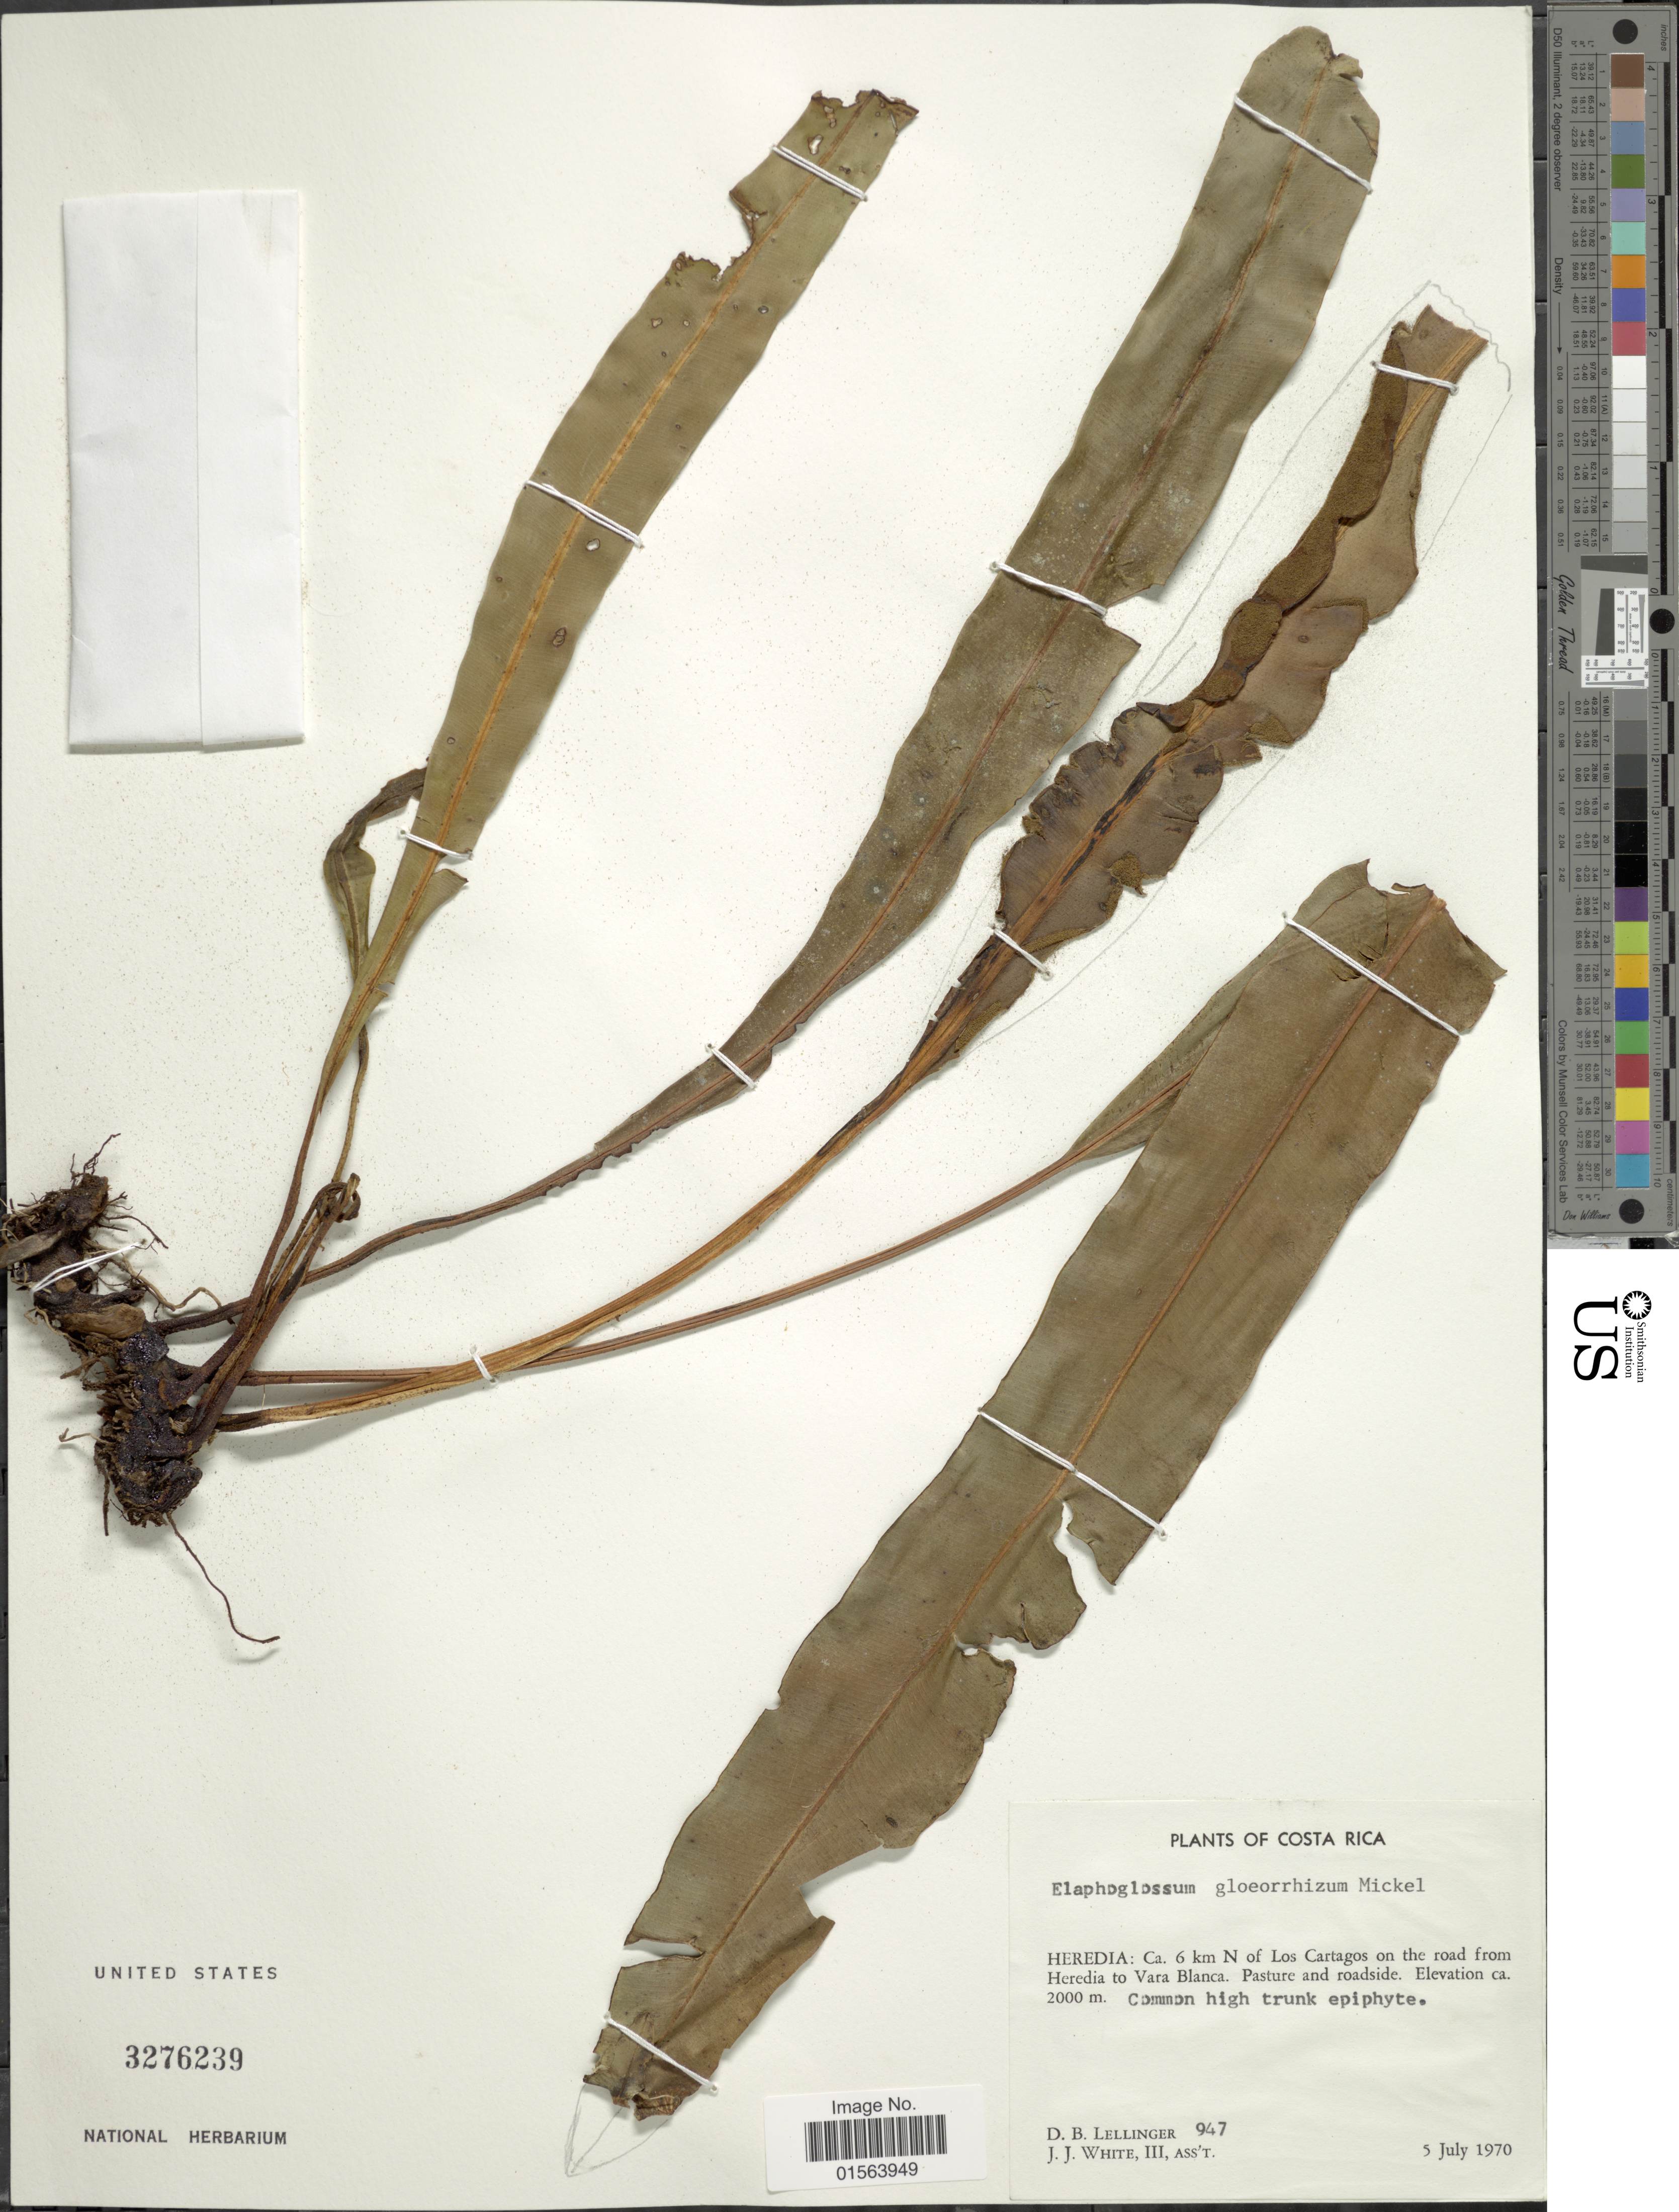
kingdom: Plantae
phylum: Tracheophyta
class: Polypodiopsida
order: Polypodiales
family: Dryopteridaceae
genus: Elaphoglossum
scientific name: Elaphoglossum gloeorrhizum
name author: Mickel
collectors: D. B. Lellinger & J. J. White III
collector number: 947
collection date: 1970-07-05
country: Costa Rica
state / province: Heredia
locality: Heredia: Ca 6 km N of Los Cartagos on the road from Heredia to Vara Blanca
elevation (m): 2000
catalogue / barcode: US 3276239